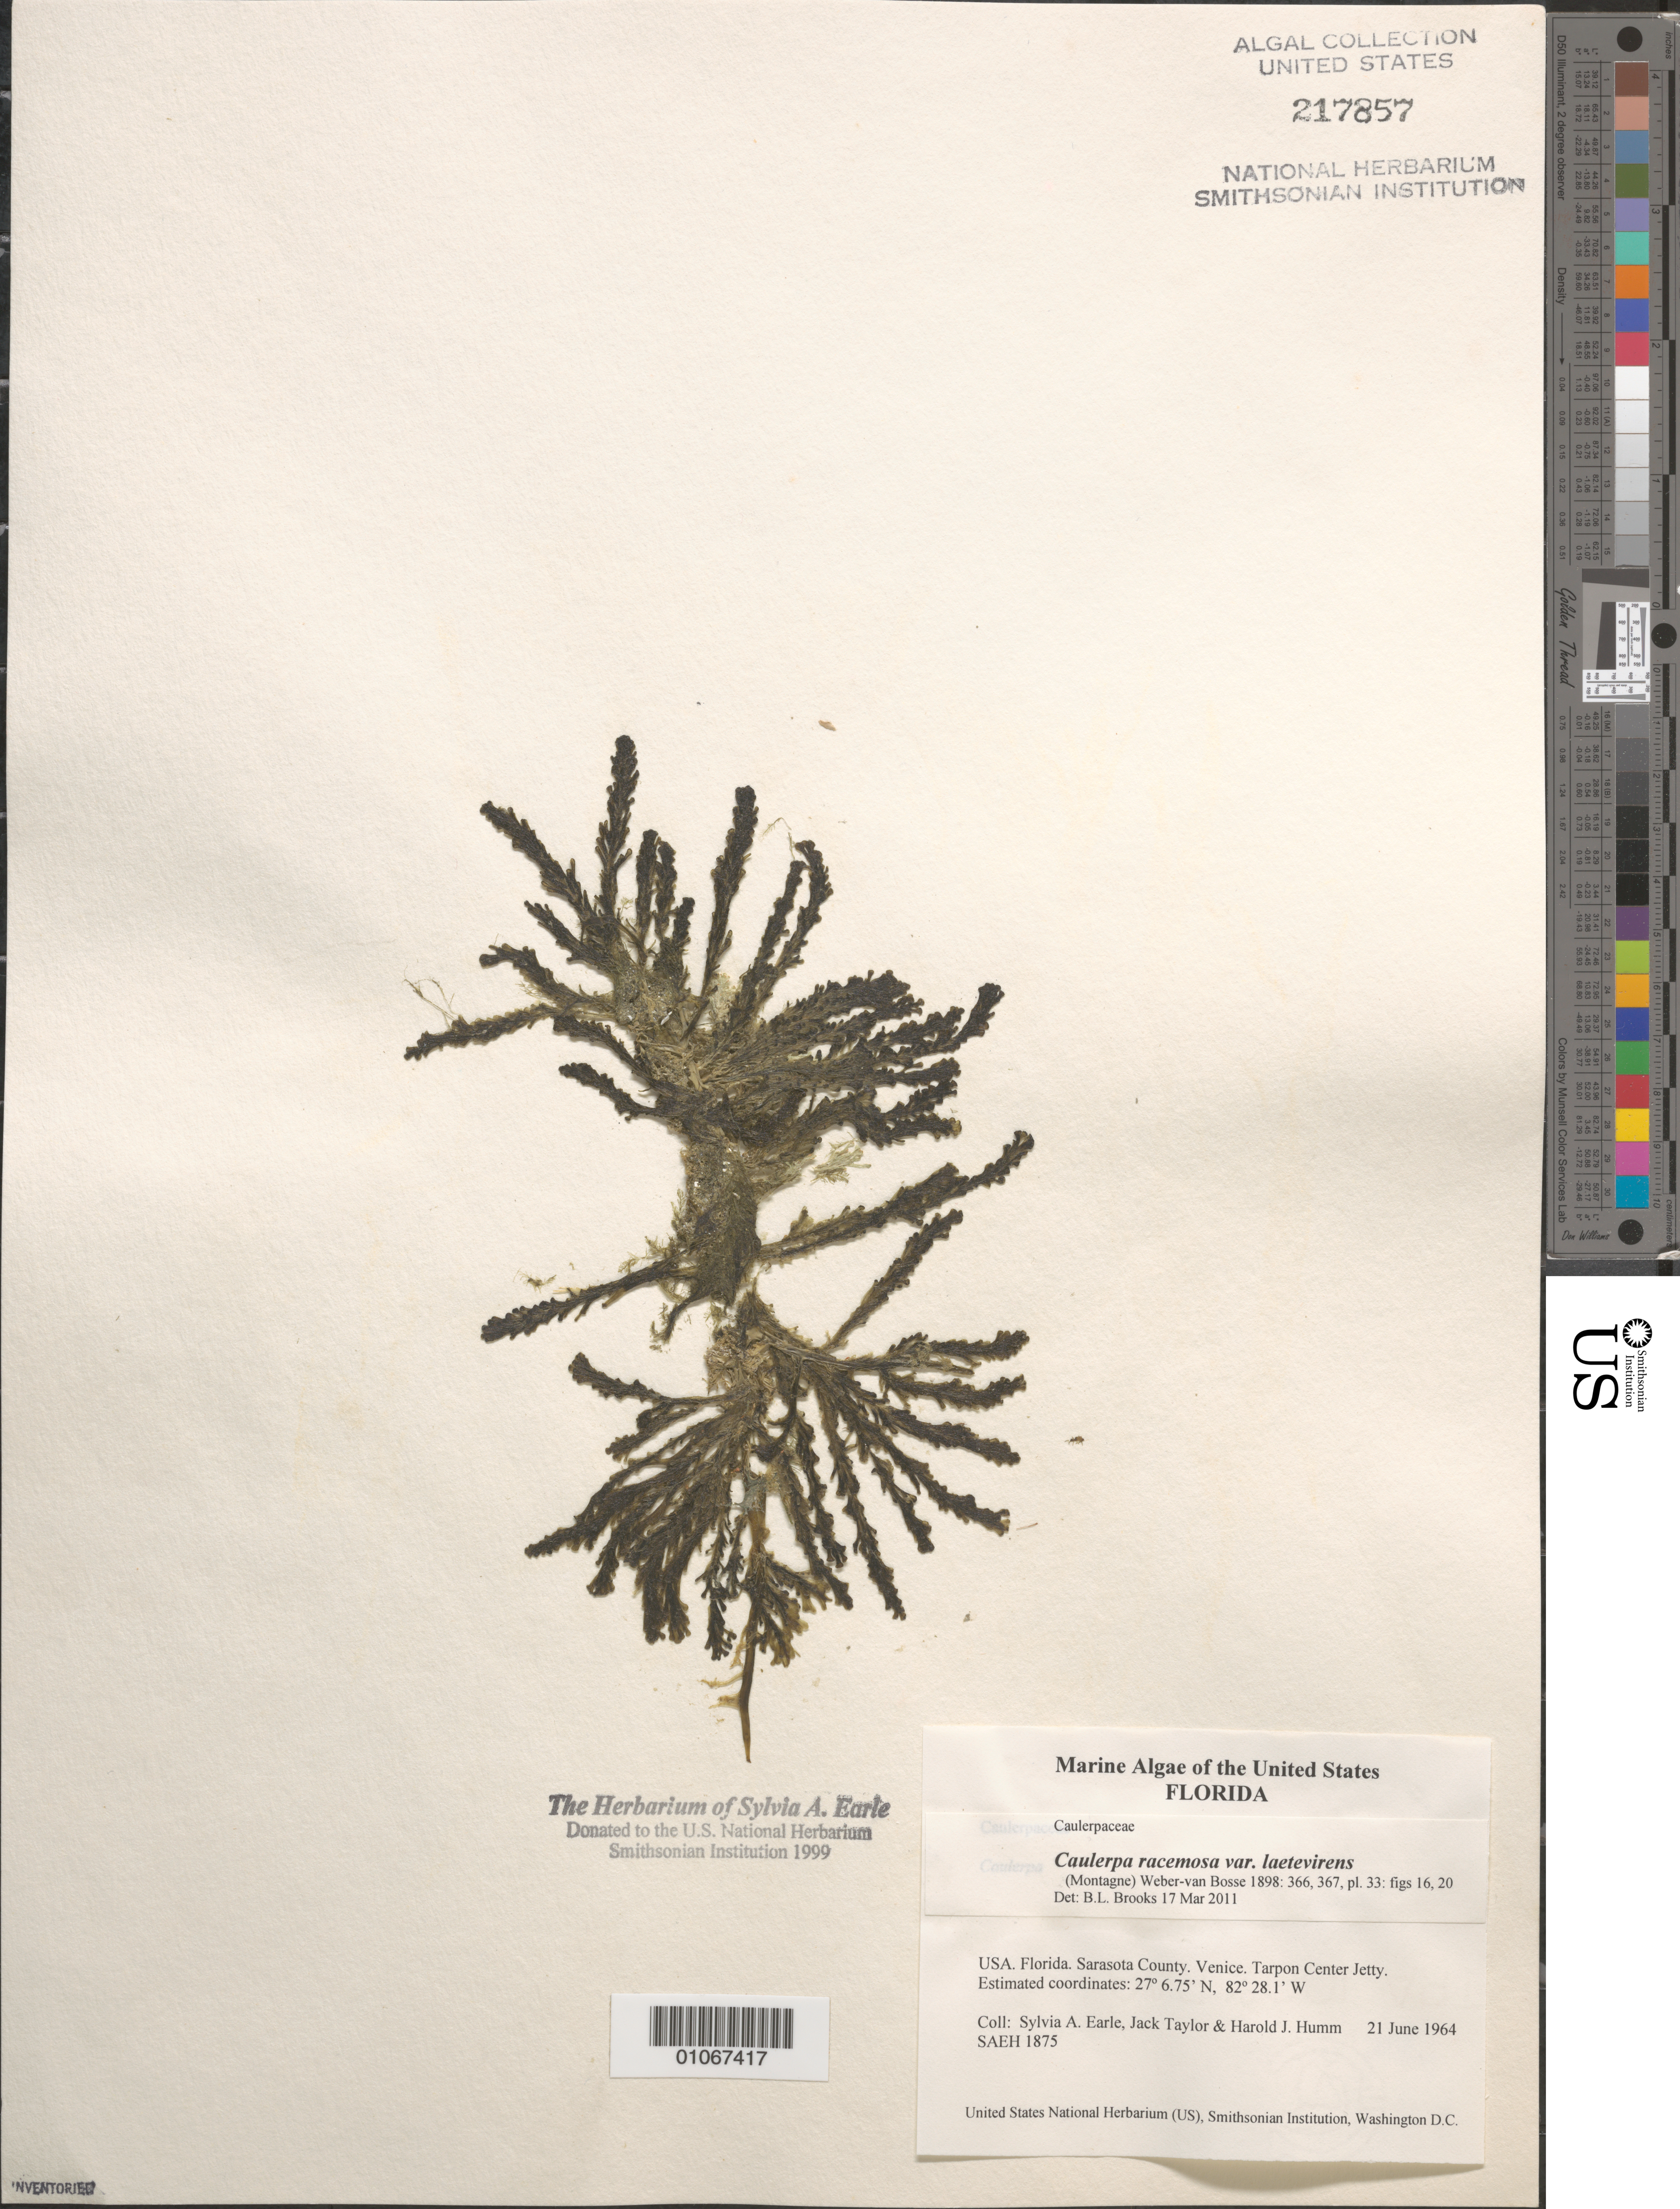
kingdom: Plantae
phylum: Chlorophyta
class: Ulvophyceae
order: Bryopsidales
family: Caulerpaceae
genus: Caulerpa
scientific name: Caulerpa racemosa var. laetevirens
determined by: Brooks, B. L., (BOT), Smithsonian Institution - National Museum of Natural History (UNITED STATES)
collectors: S. A. Earle, J. L. Taylor & H. J. Humm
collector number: SAEH 1875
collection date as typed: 21 Jun 1964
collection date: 1964-06-21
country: United States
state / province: Florida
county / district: Sarasota County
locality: Tarpon Center Jetty, Venice, Gulf of Mexico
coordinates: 27 6.75'N, 82 28.1'W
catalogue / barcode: US 217857